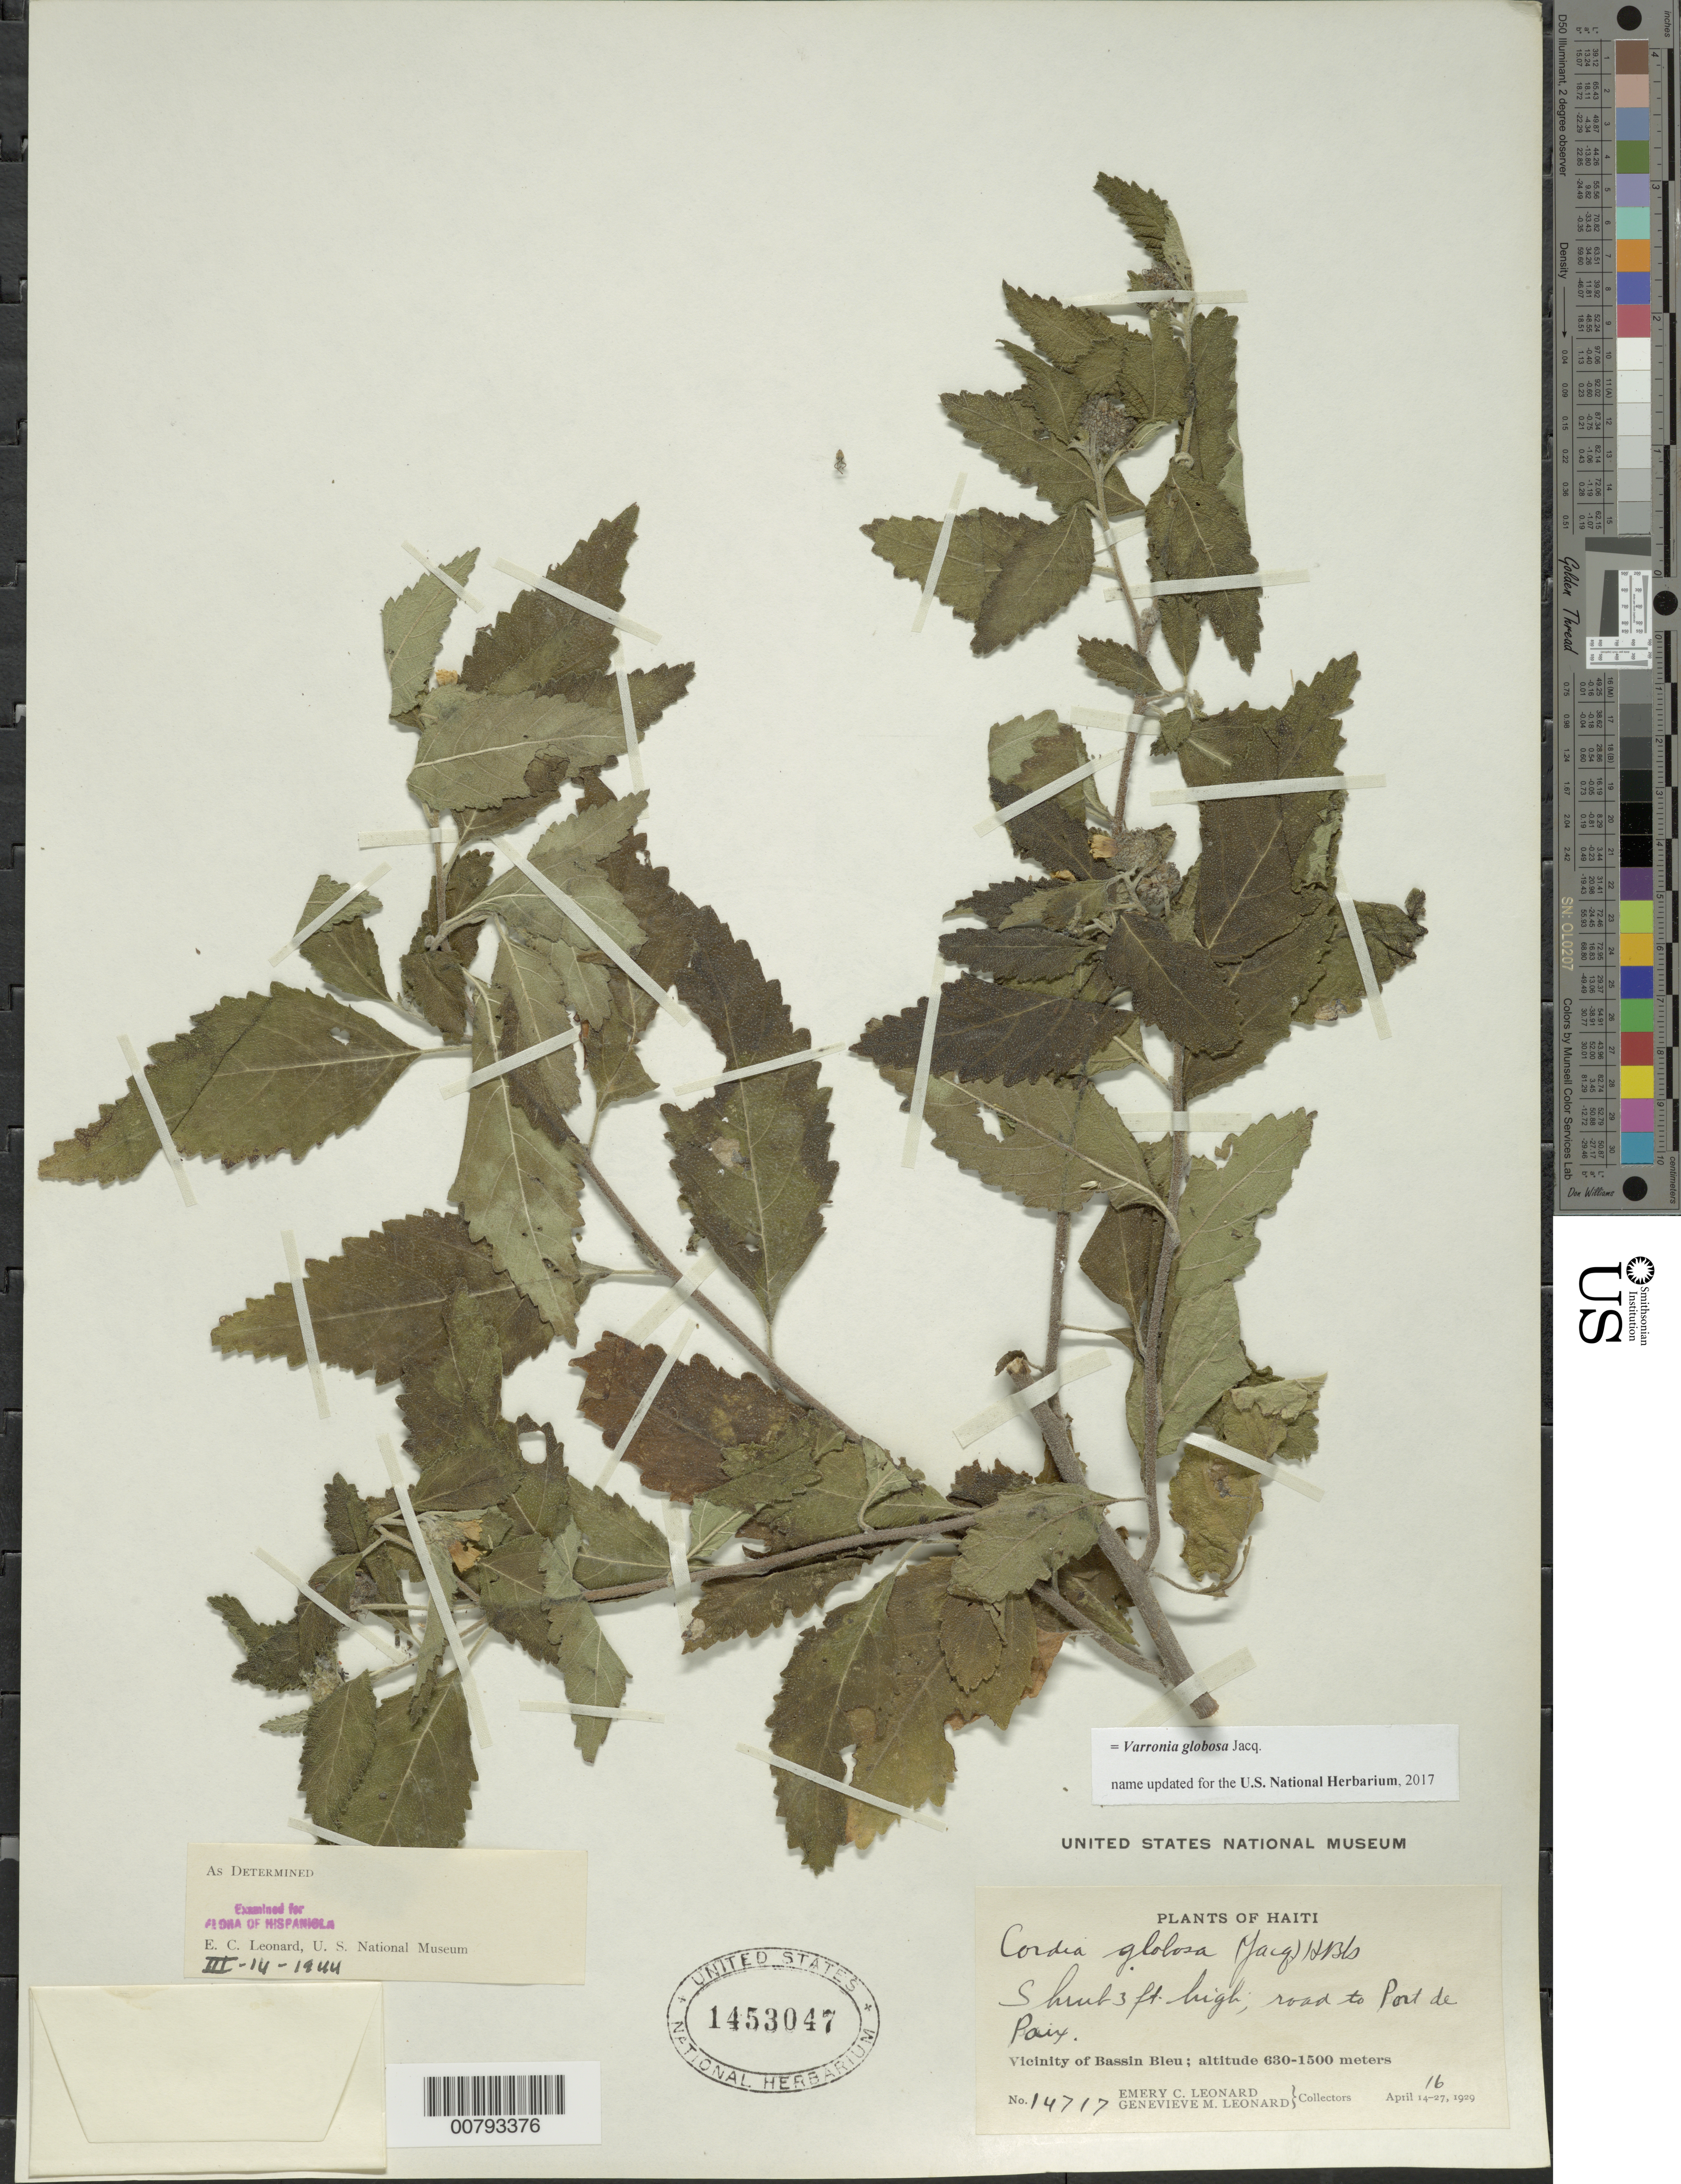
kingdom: Plantae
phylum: Tracheophyta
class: Magnoliopsida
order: Boraginales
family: Cordiaceae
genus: Varronia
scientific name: Varronia globosa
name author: Jacq.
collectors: E. C. Leonard & G. M. Leonard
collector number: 14717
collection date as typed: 16 Apr 1929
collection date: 1929-04-16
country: Haiti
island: Hispaniola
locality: Vicinity of Bassin Bleu, road to Port de Paix.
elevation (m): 630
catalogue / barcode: US 1453047